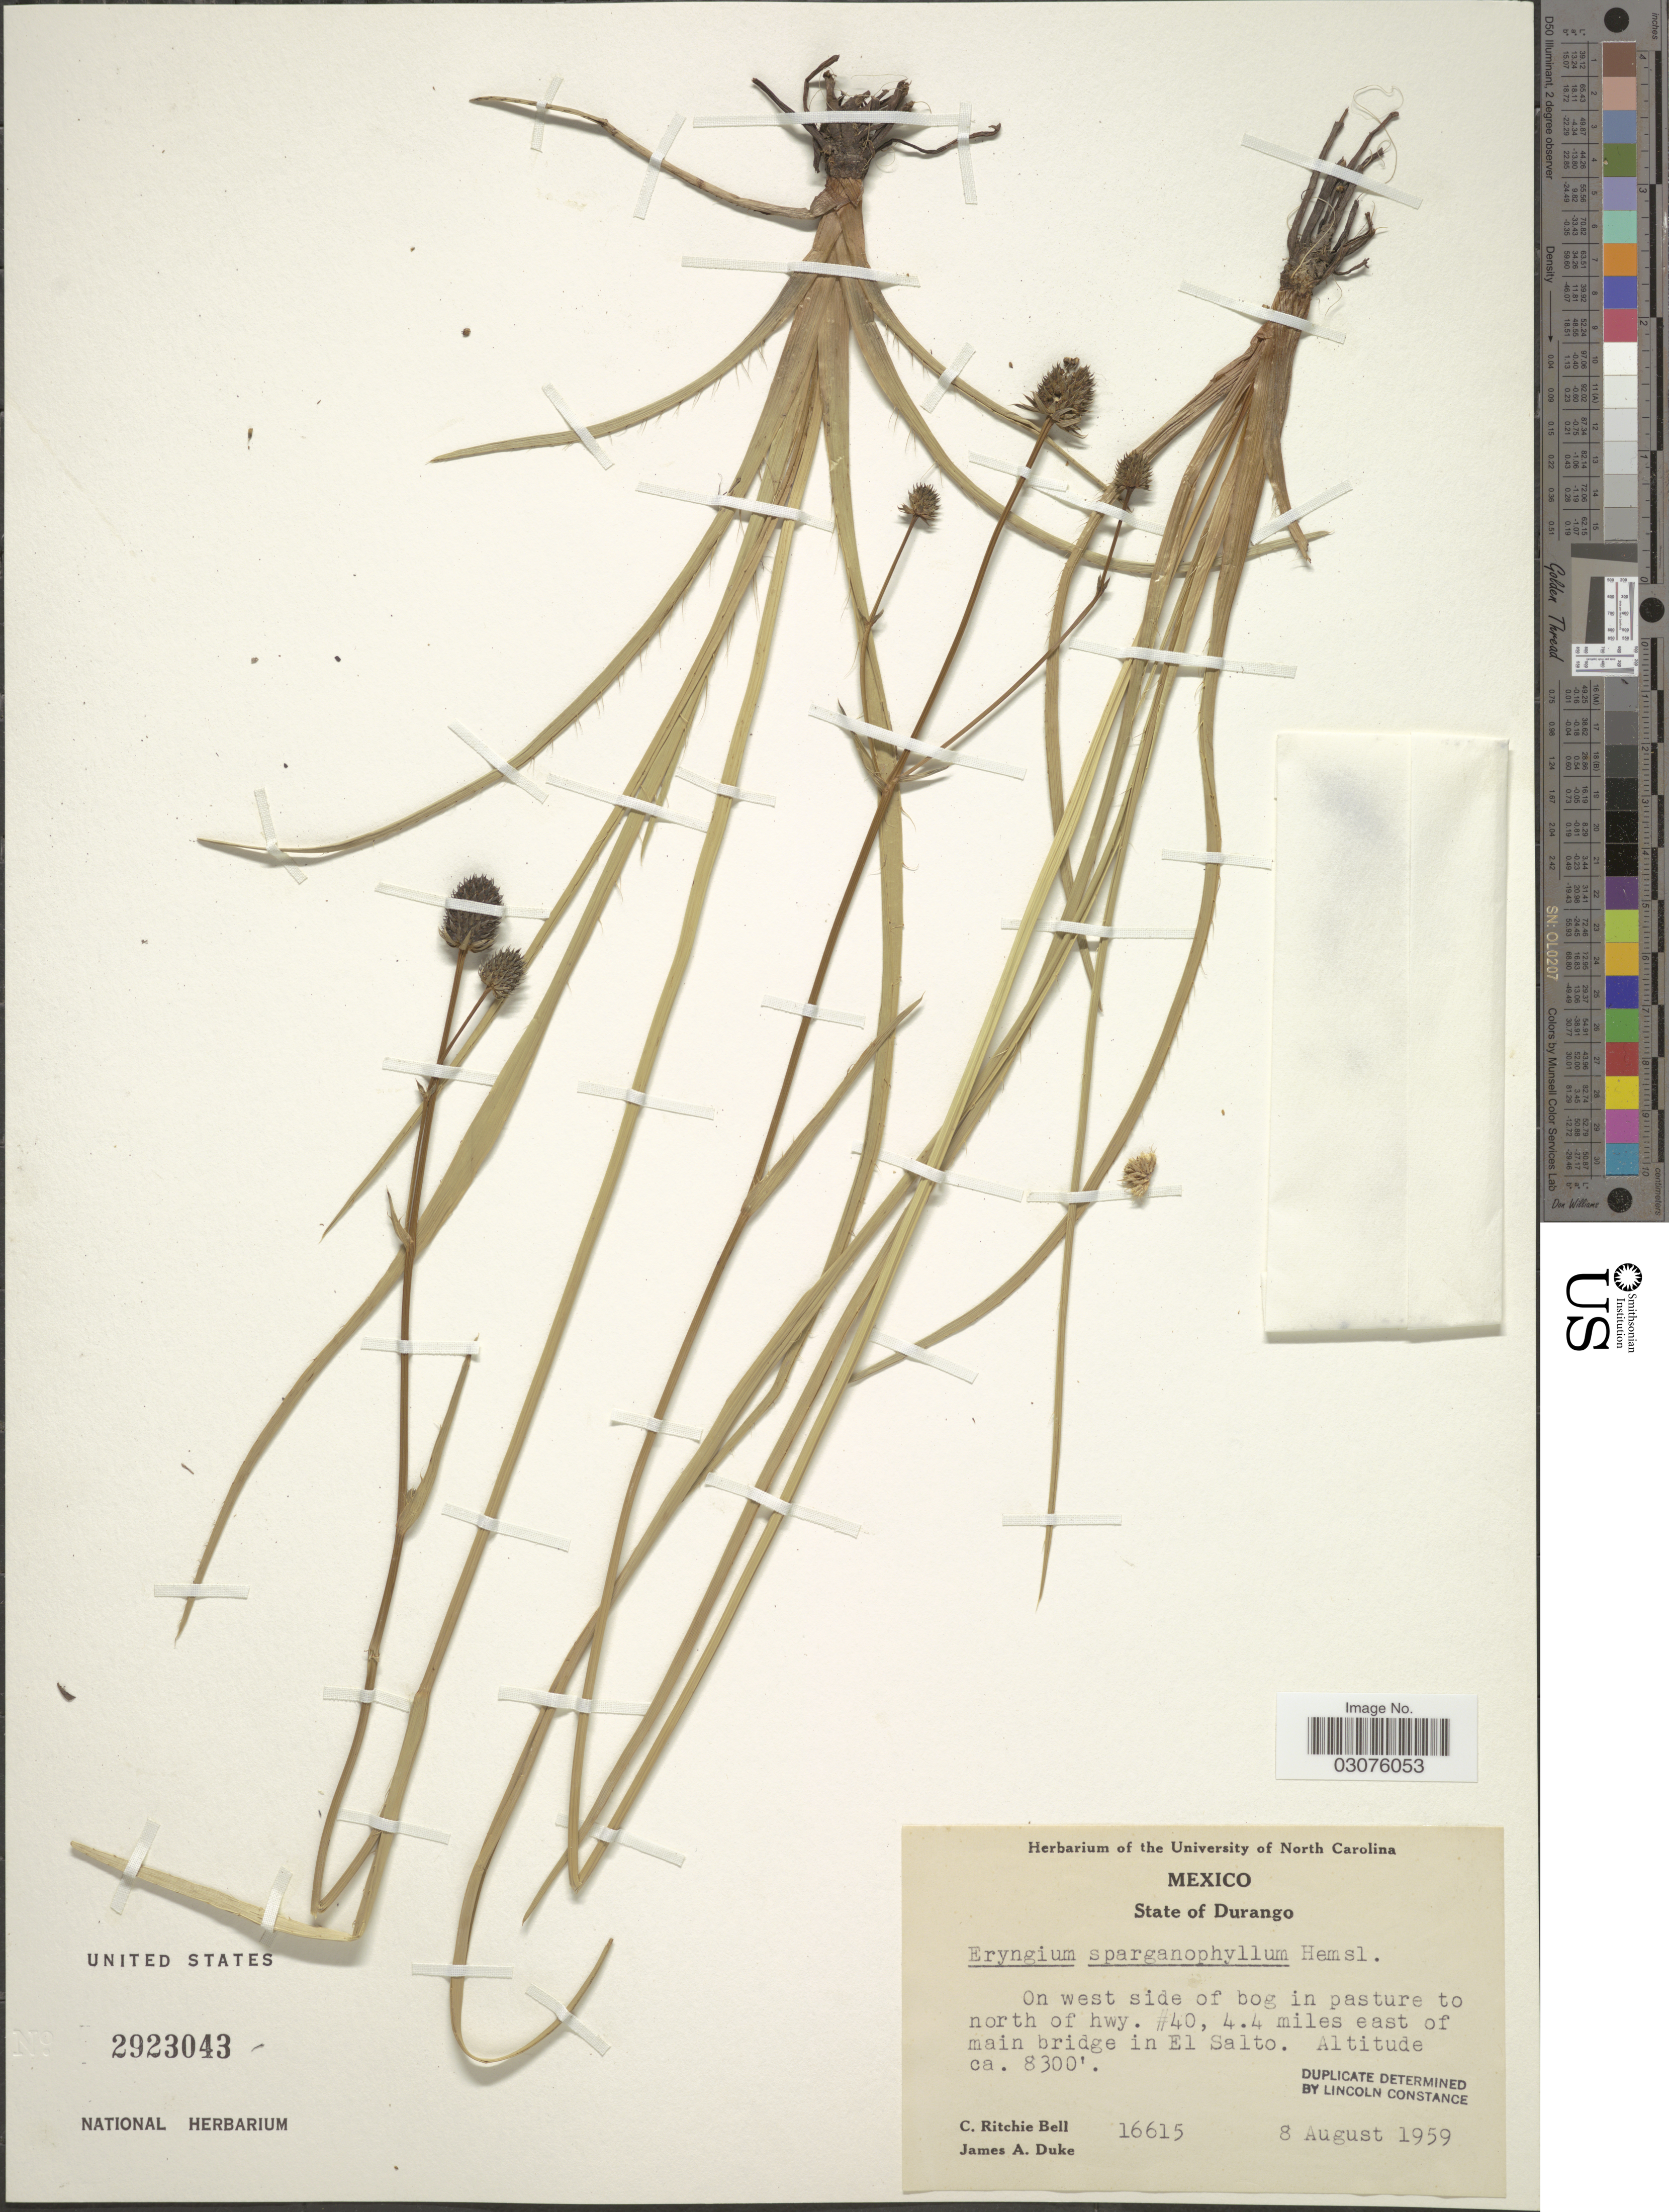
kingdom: Plantae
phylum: Tracheophyta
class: Magnoliopsida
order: Apiales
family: Apiaceae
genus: Eryngium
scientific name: Eryngium sparganophyllum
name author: Hemsl. in Hook. f.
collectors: C. R. Bell & J. A. Duke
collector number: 16615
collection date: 1959-08-08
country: Mexico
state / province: Durango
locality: State of Durango. On west side of bog in pasture to north of hwy. #40, 4.4 miles east of main bridge in El Salto.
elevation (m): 2530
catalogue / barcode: US 2923043